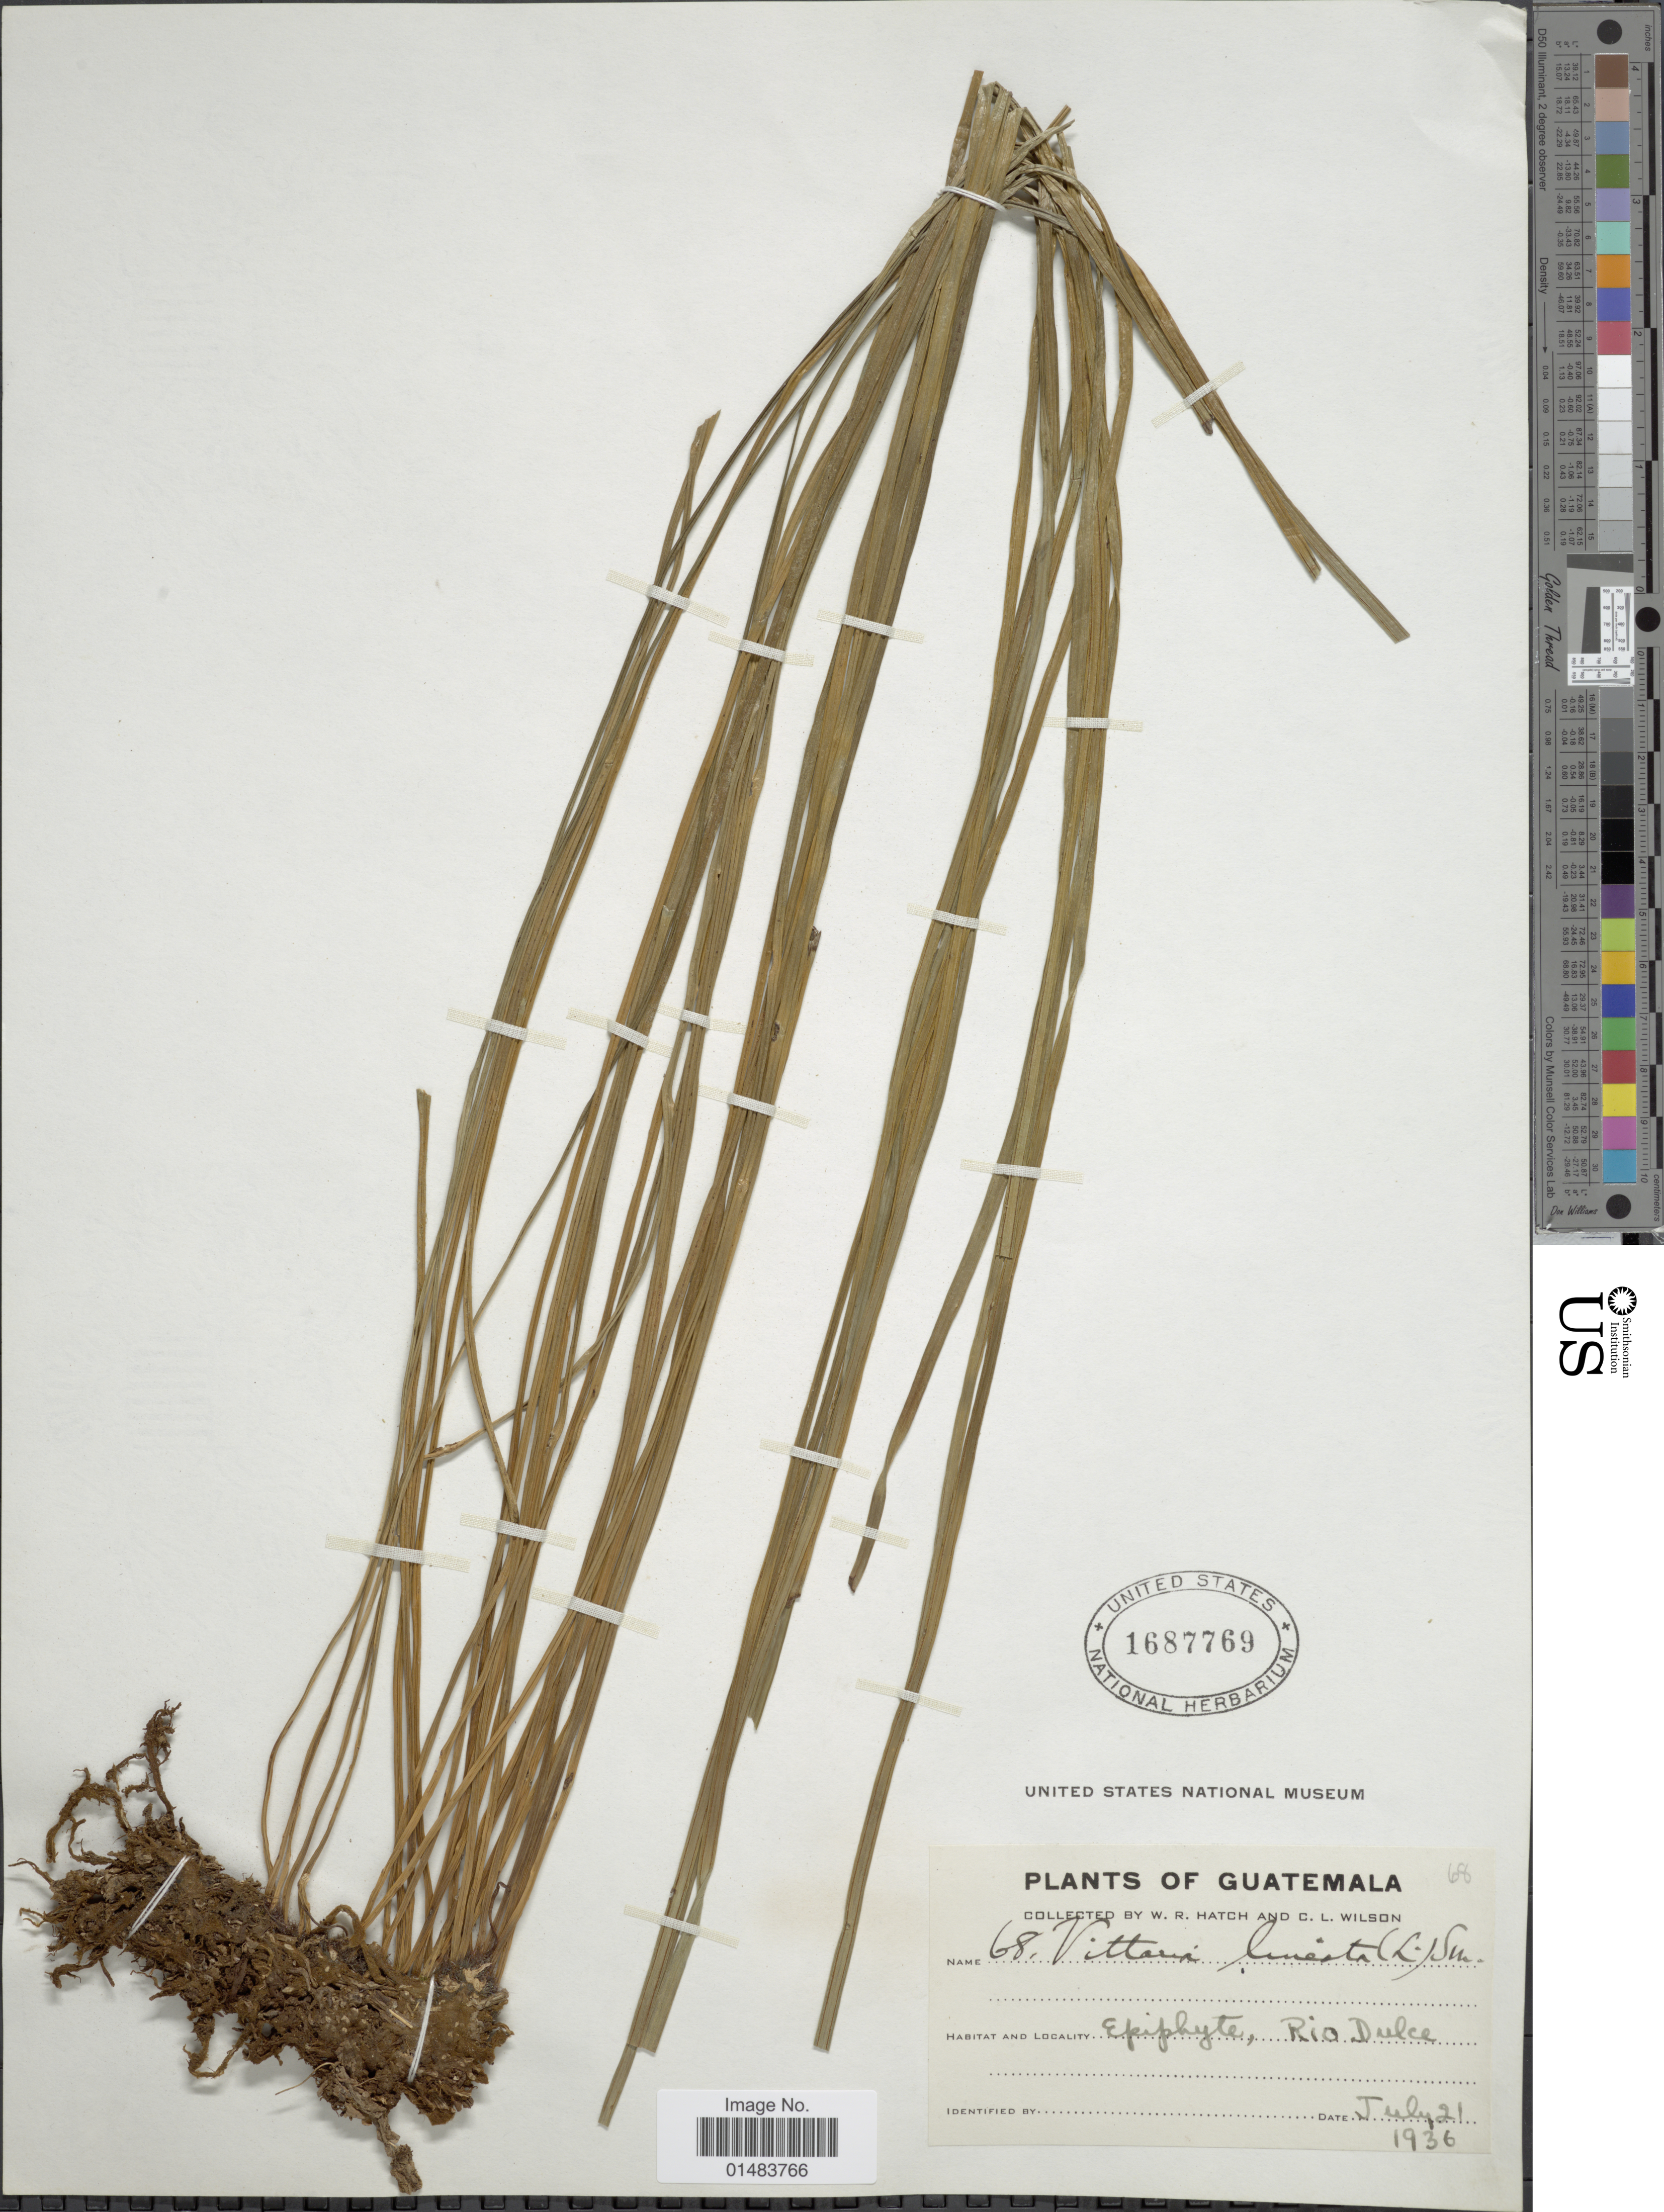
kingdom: Plantae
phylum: Tracheophyta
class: Polypodiopsida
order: Polypodiales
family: Pteridaceae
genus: Vittaria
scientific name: Vittaria lineata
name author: (L.) Sm.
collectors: W. Hatch & C. L. Wilson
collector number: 68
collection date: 1936-07-21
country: Guatemala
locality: Plants of Guatemala, Epiphyte, Rio Dulce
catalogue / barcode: US 1687769